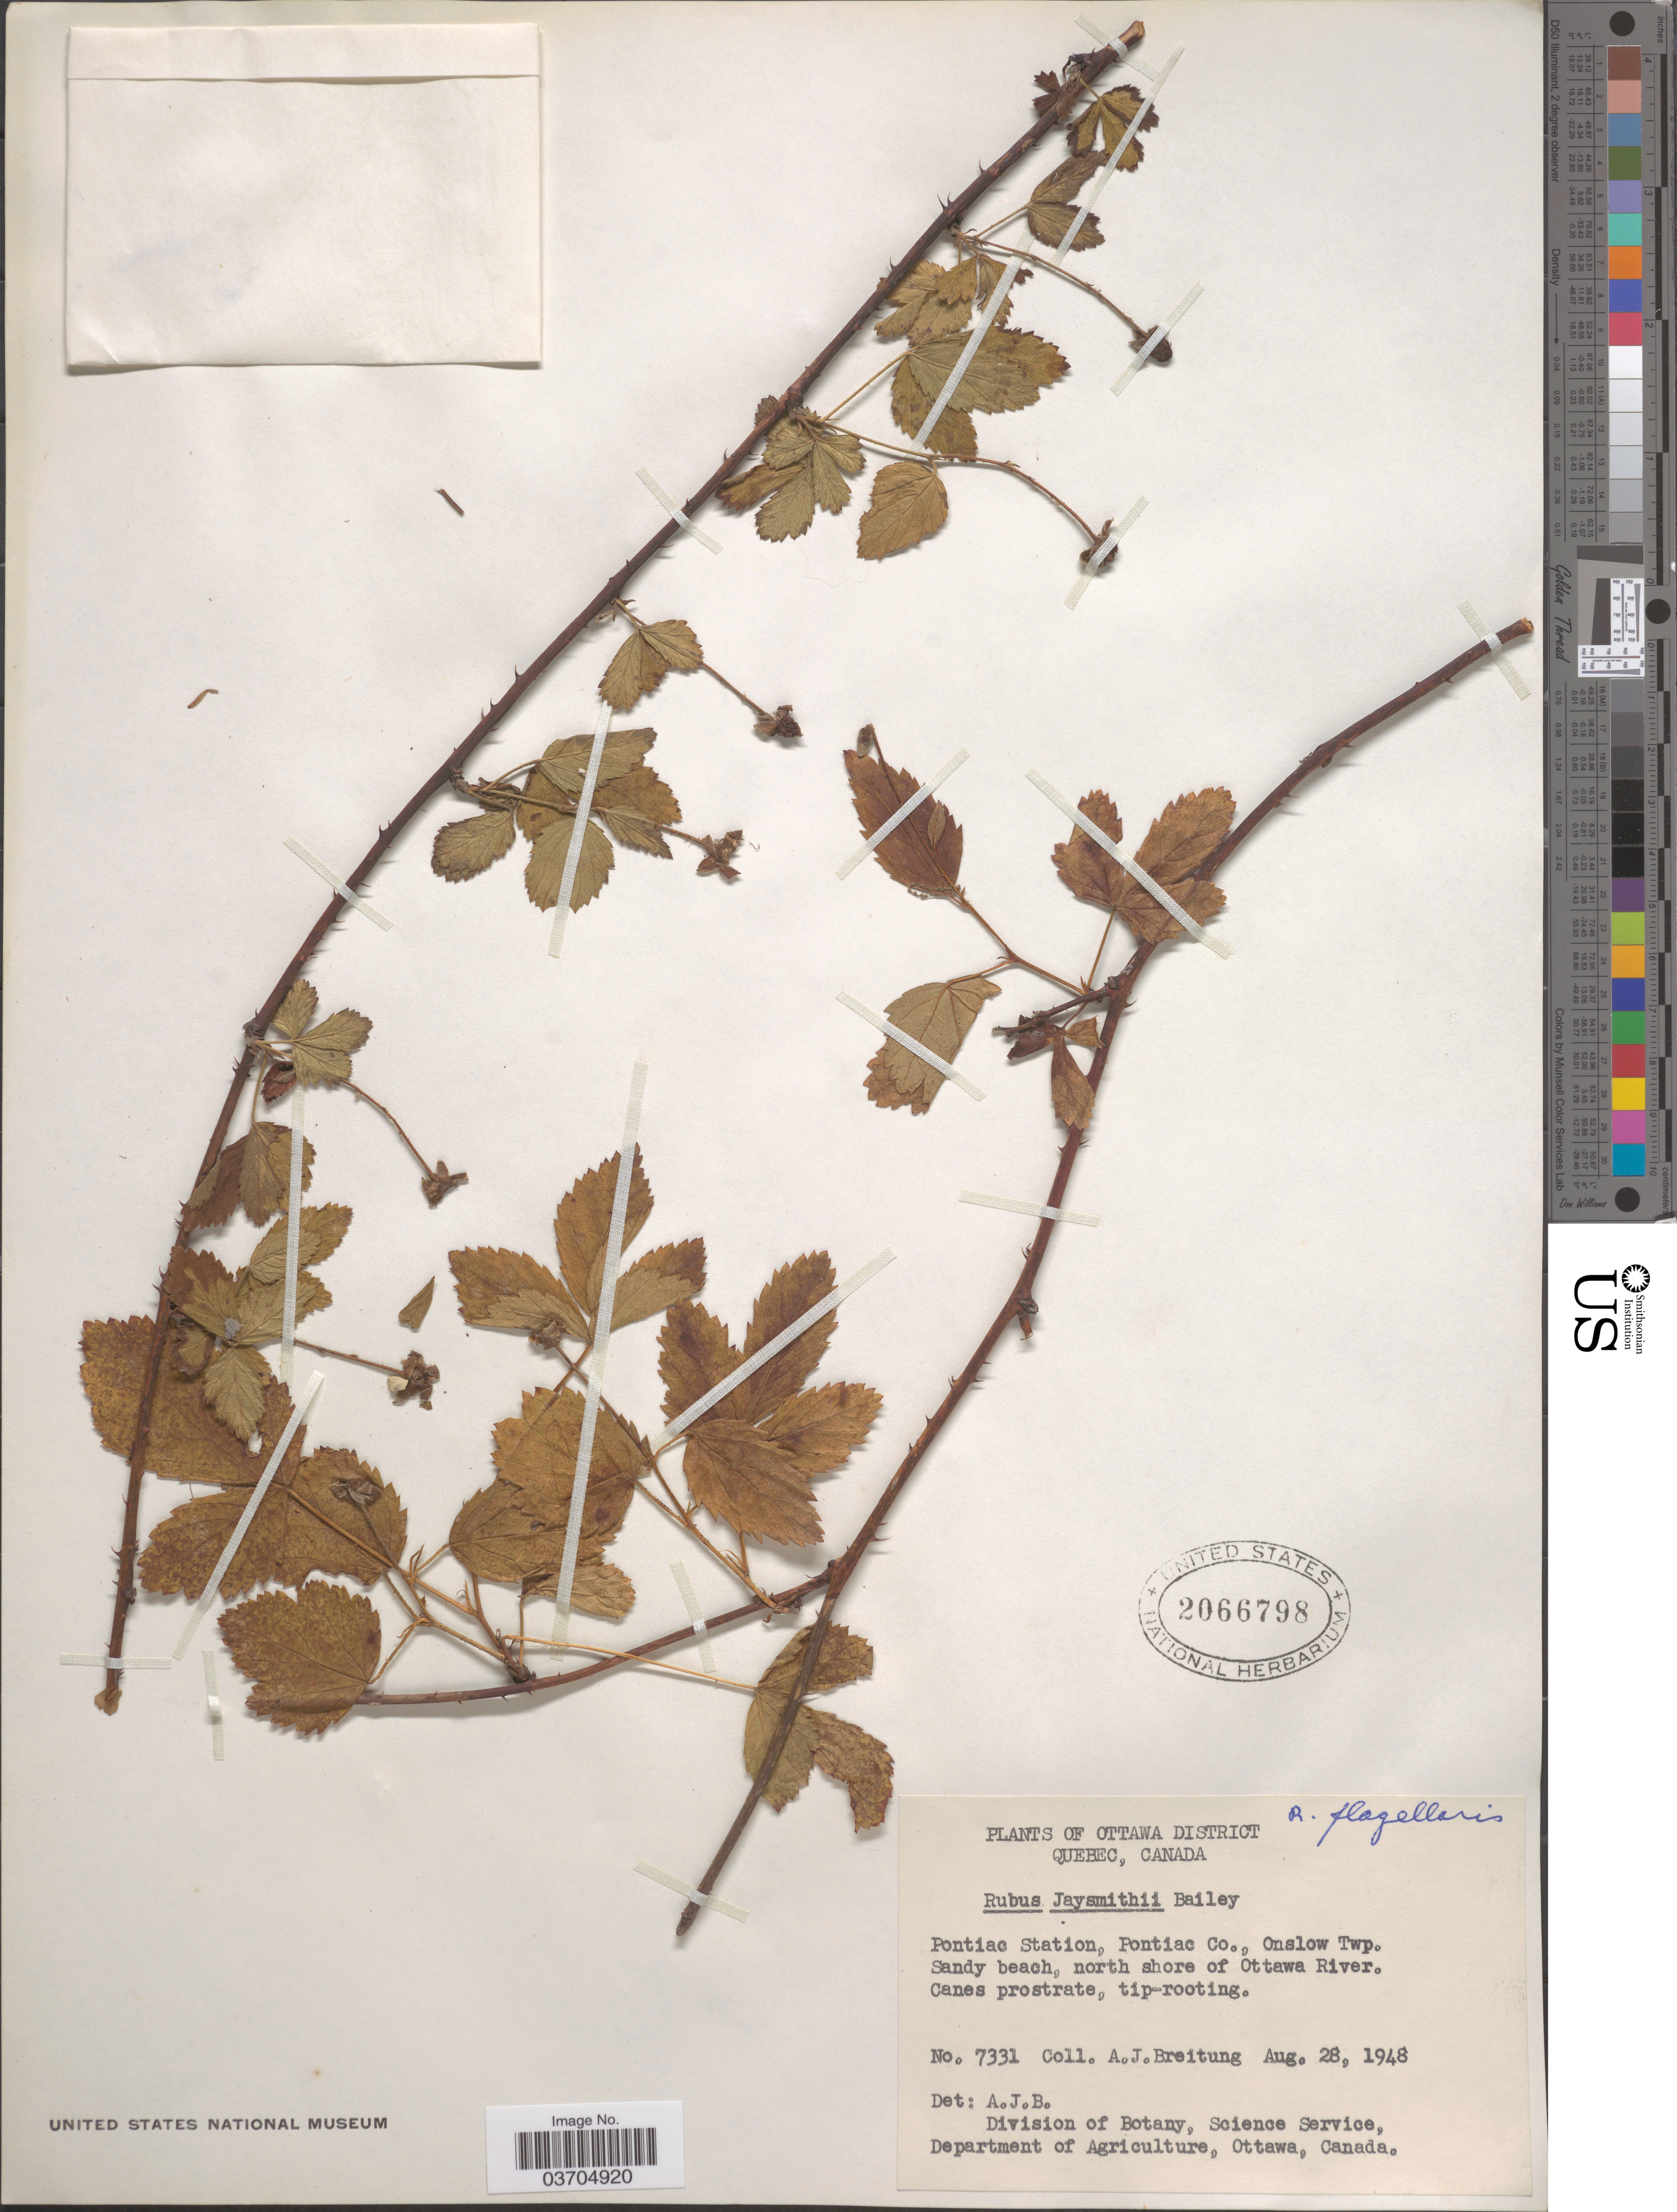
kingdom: Plantae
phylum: Tracheophyta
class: Magnoliopsida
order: Rosales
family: Rosaceae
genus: Rubus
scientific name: Rubus flagellaris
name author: Willd.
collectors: A. Breitung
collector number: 7331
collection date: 1948-08-28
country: Canada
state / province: Quebec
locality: Ottawa District. Pontiac Station, Pontiac Co., Onslow Twp. North shore of Ottawa River.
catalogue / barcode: US 2066798